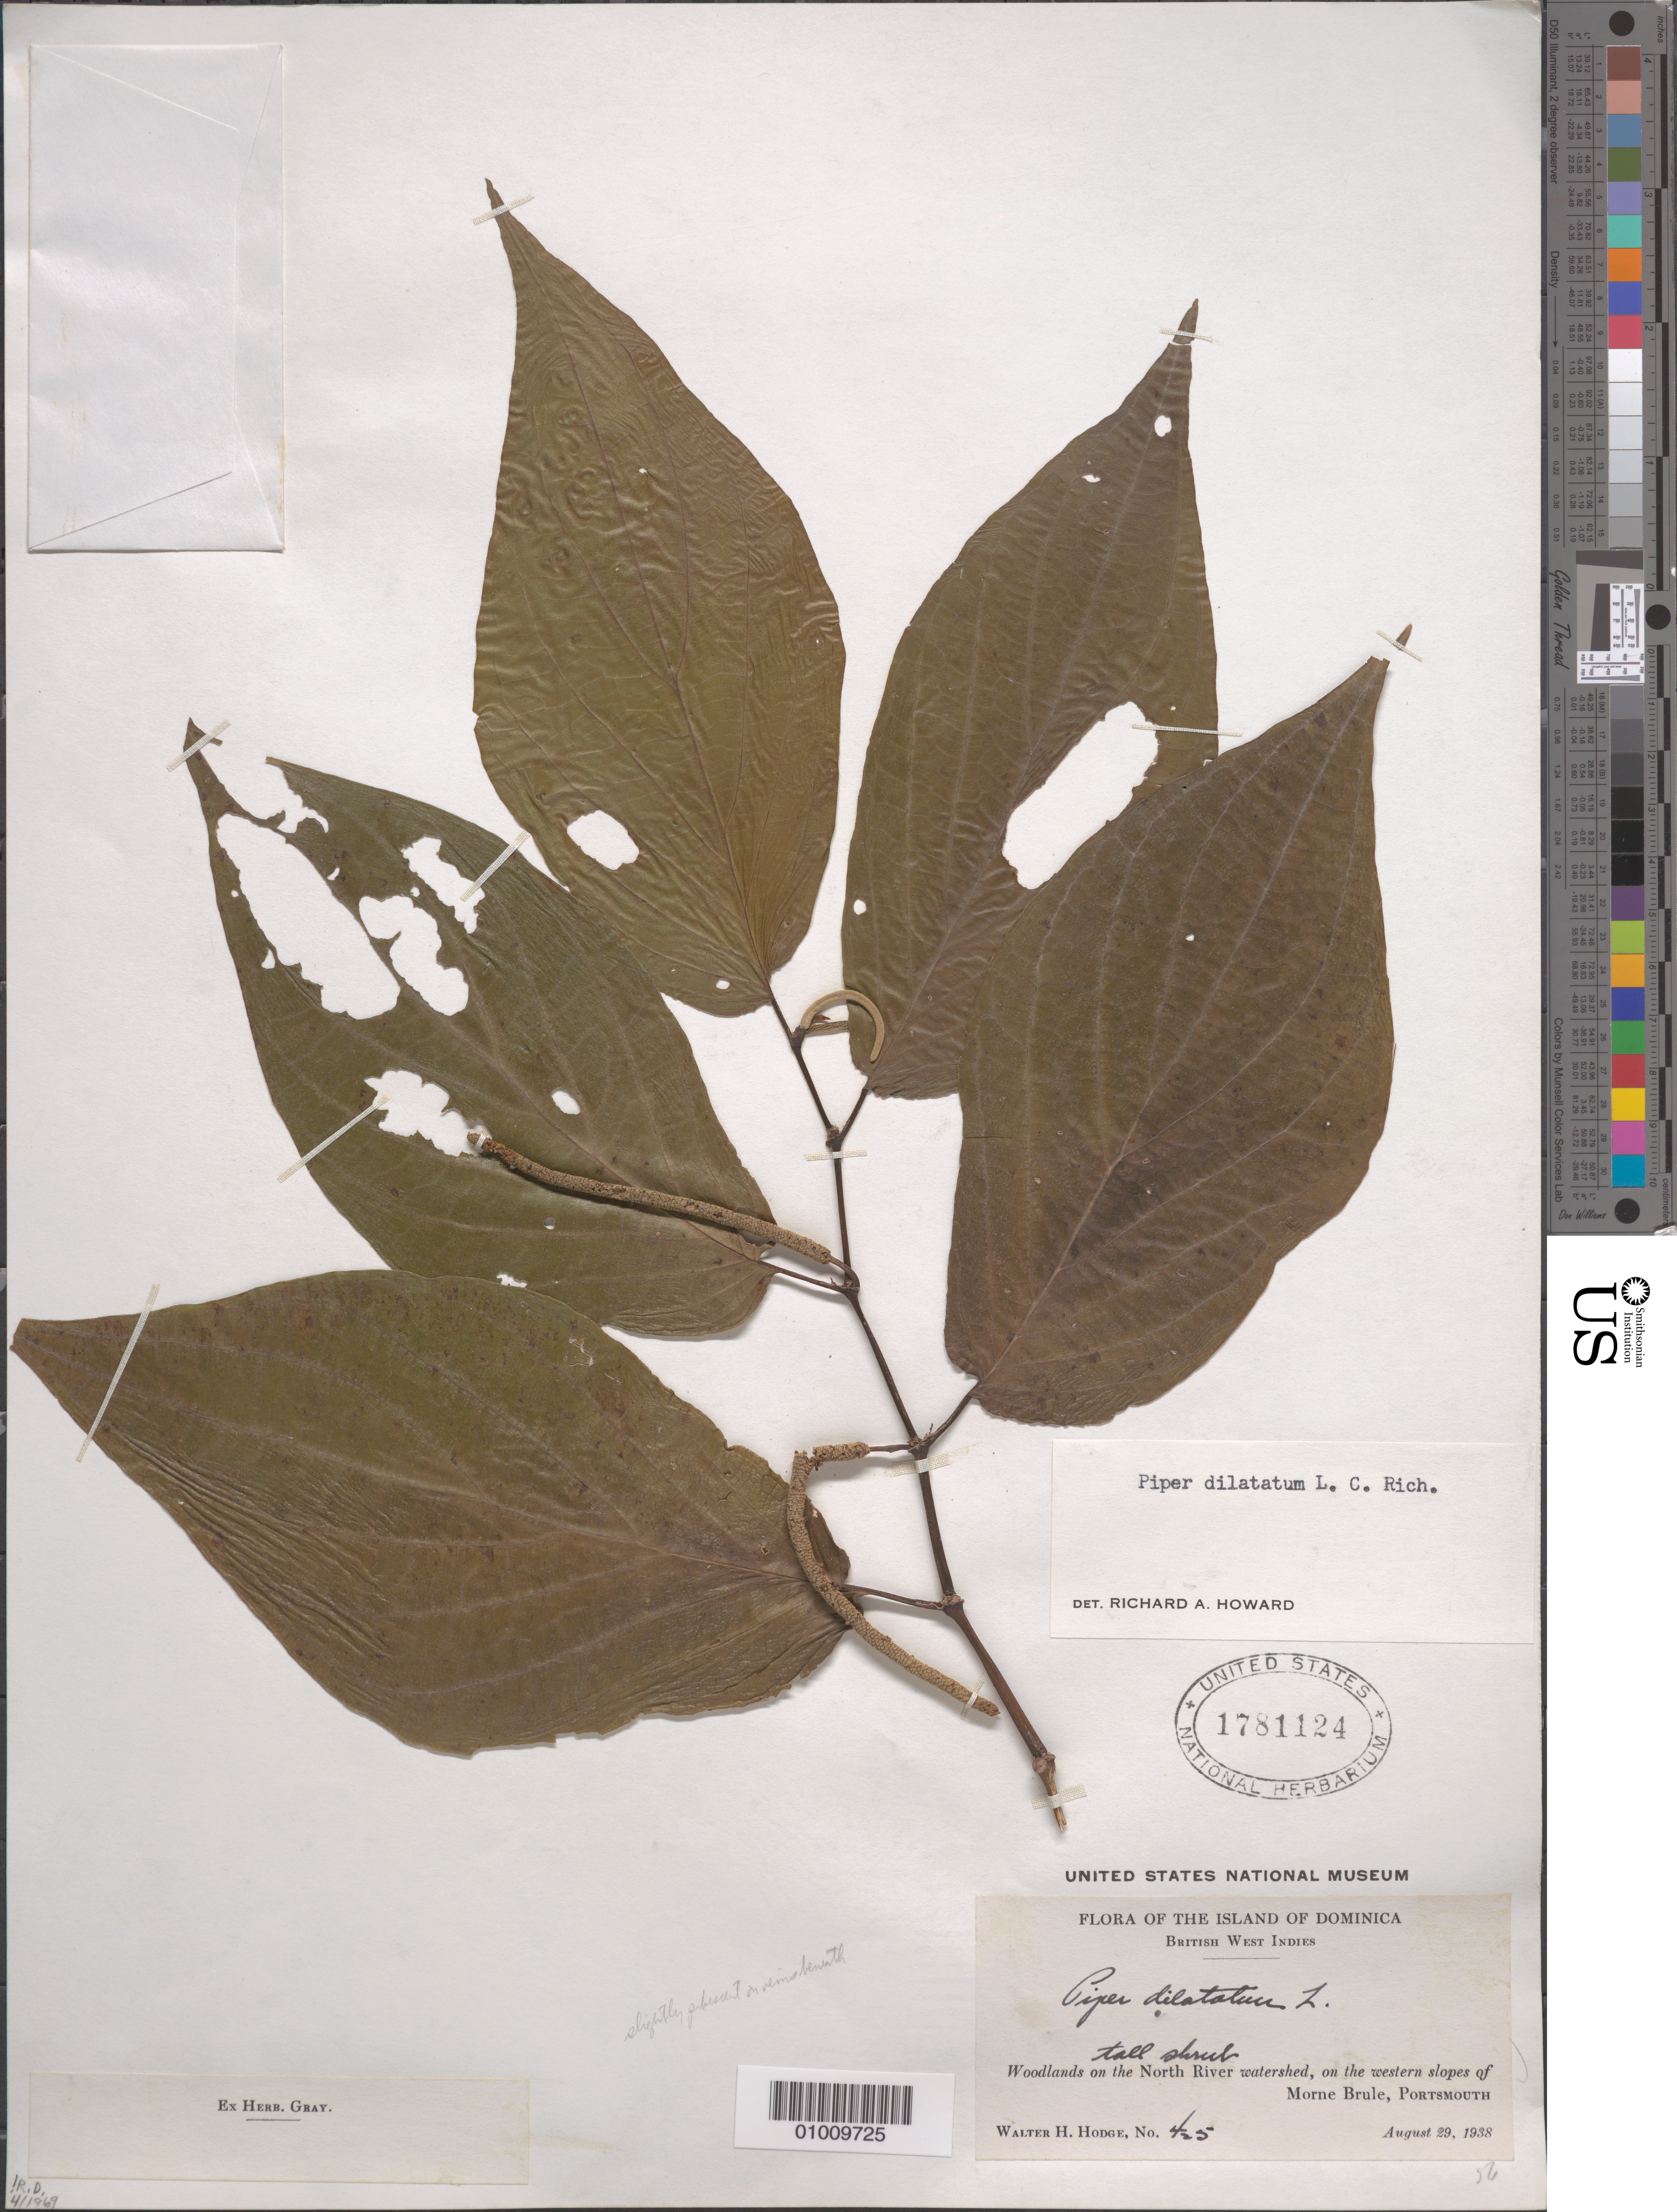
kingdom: Plantae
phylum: Tracheophyta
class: Magnoliopsida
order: Piperales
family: Piperaceae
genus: Piper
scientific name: Piper dilatatum var. dilatatum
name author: Rich.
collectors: W. Hodge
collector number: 425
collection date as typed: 29 Aug 1938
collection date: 1938-08-29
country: Dominica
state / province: St. John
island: Dominica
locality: Woodlands on the N River watershed. On the western slopes of Morne Brule, Portsmouth.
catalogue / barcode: US 1781124